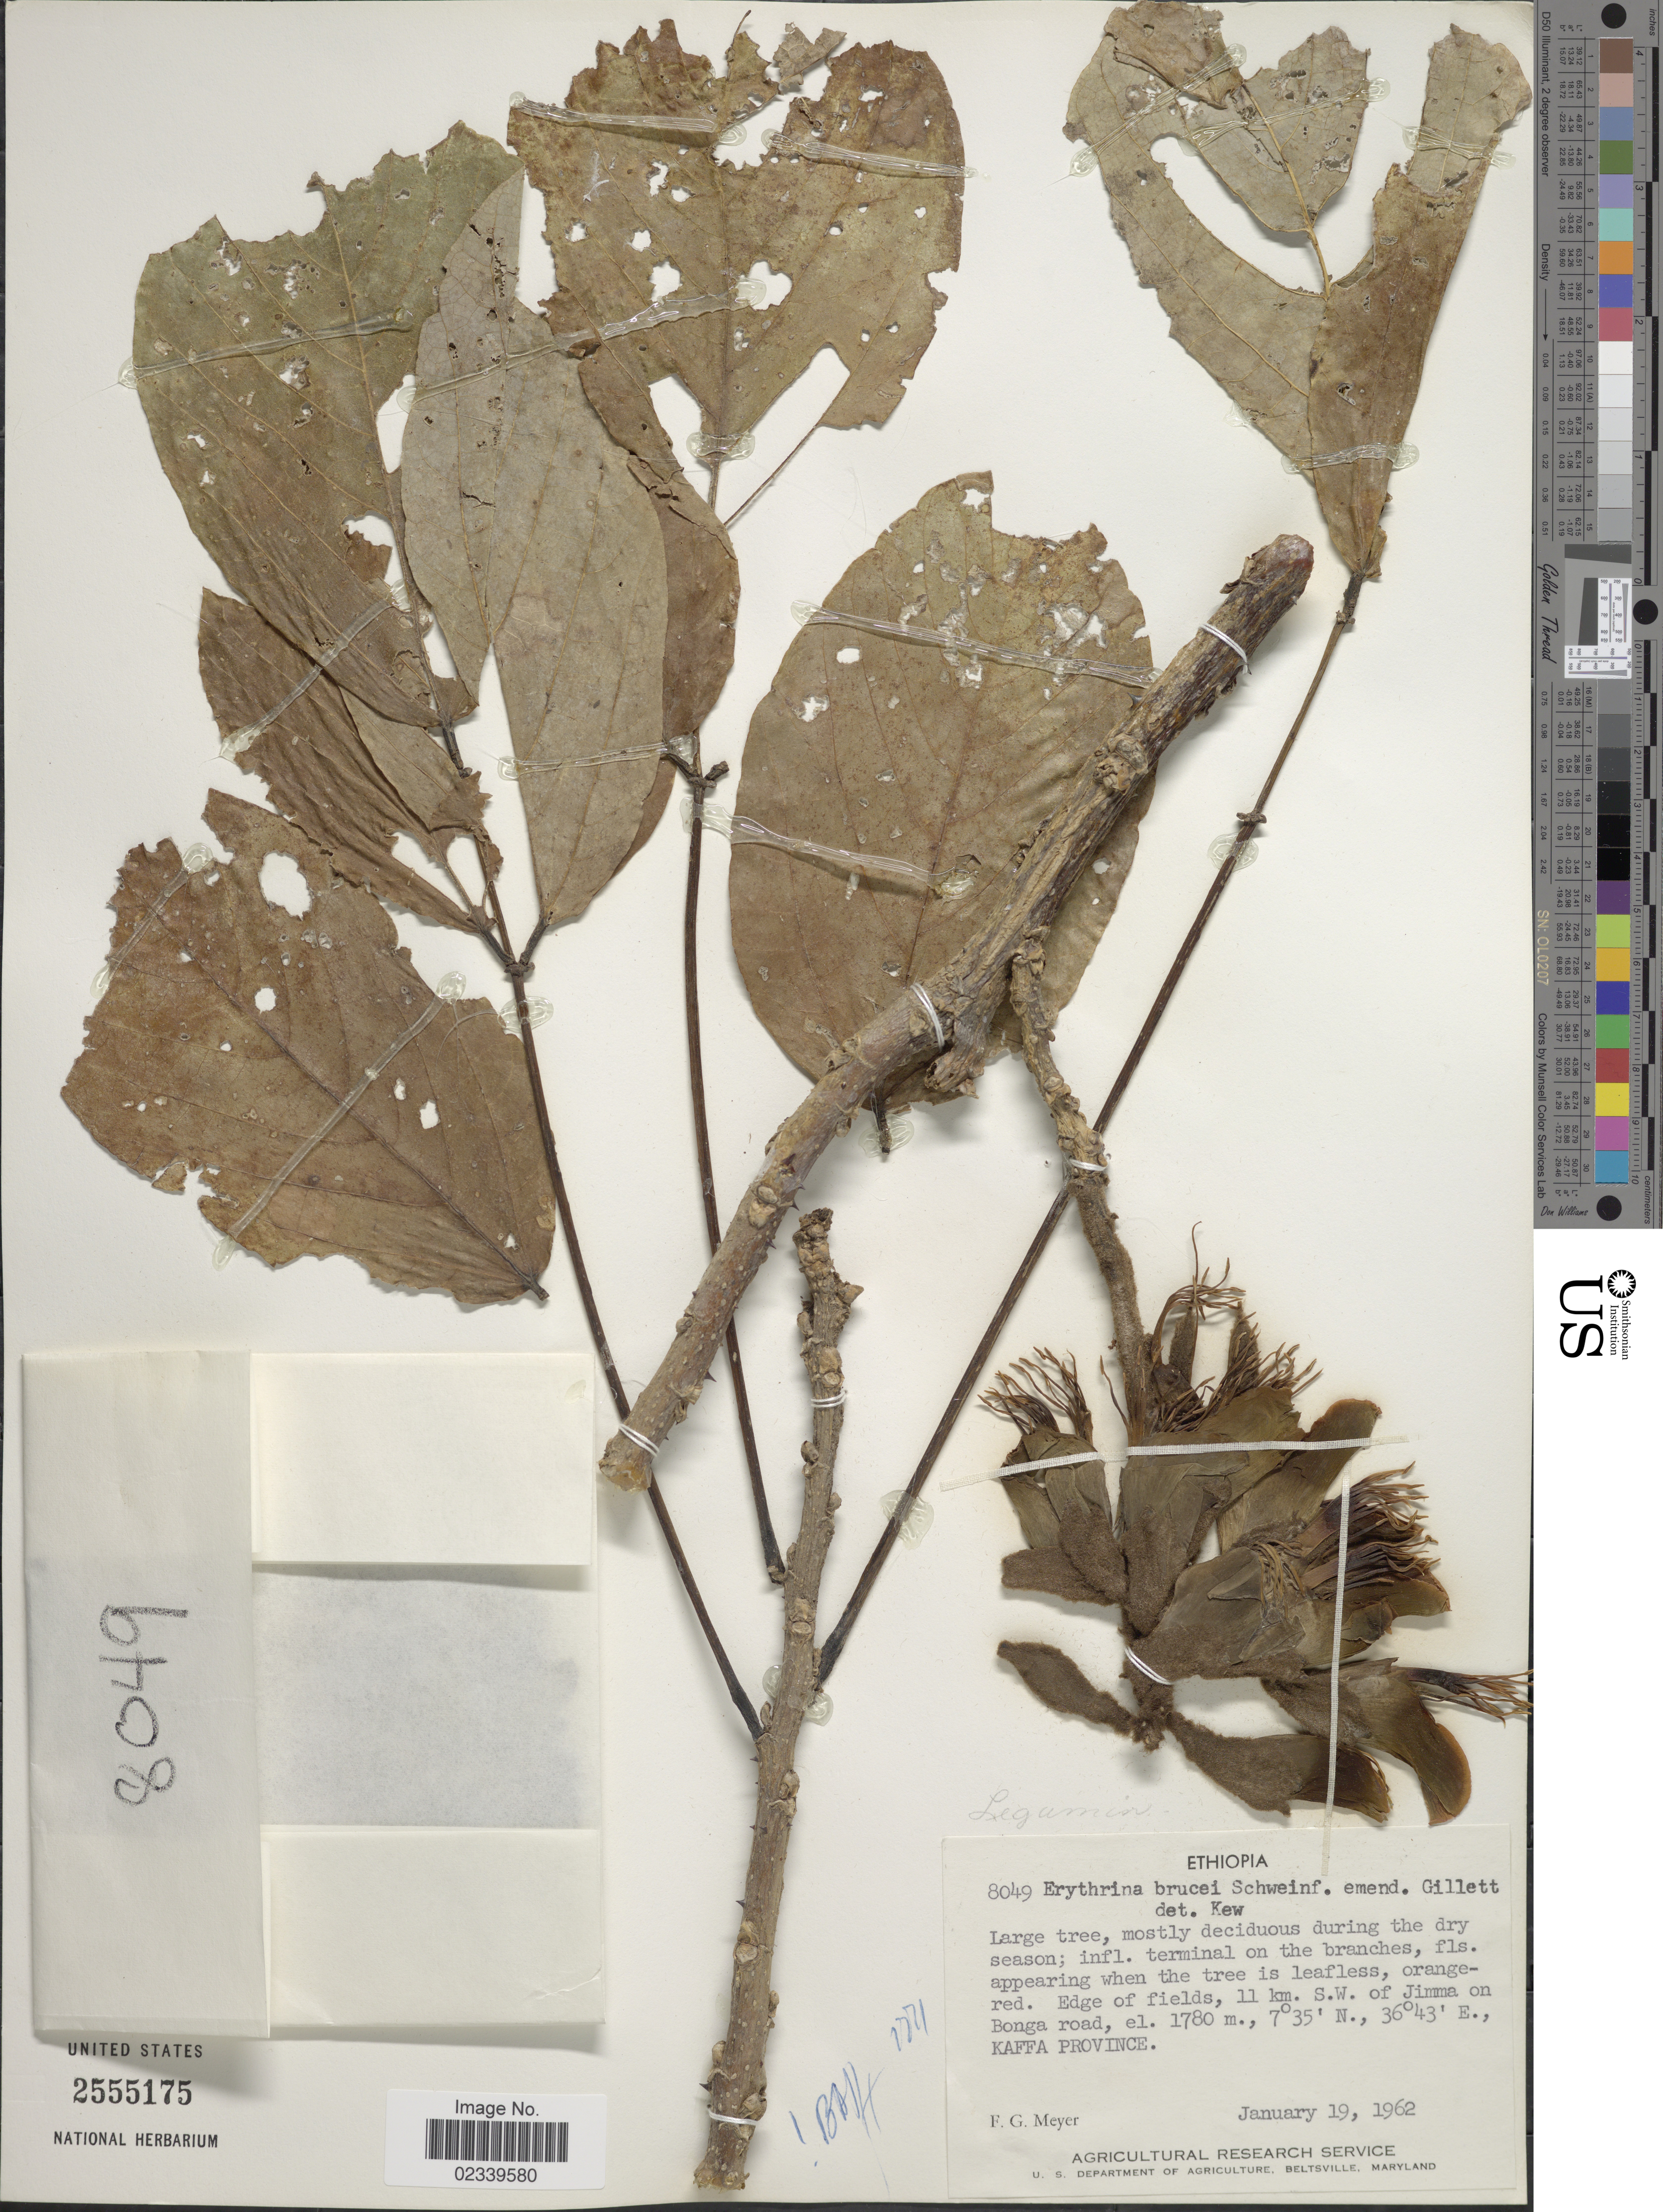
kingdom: Plantae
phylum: Tracheophyta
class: Magnoliopsida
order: Fabales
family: Fabaceae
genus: Erythrina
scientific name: Erythrina brucei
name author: Schweinf.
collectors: F. G. Meyer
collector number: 8049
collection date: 1962-01-19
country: Ethiopia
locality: Edge of fields, 11 km. S.W. of Jimma on Bonga Road, Kaffa Province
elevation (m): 1780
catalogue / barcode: US 2555175